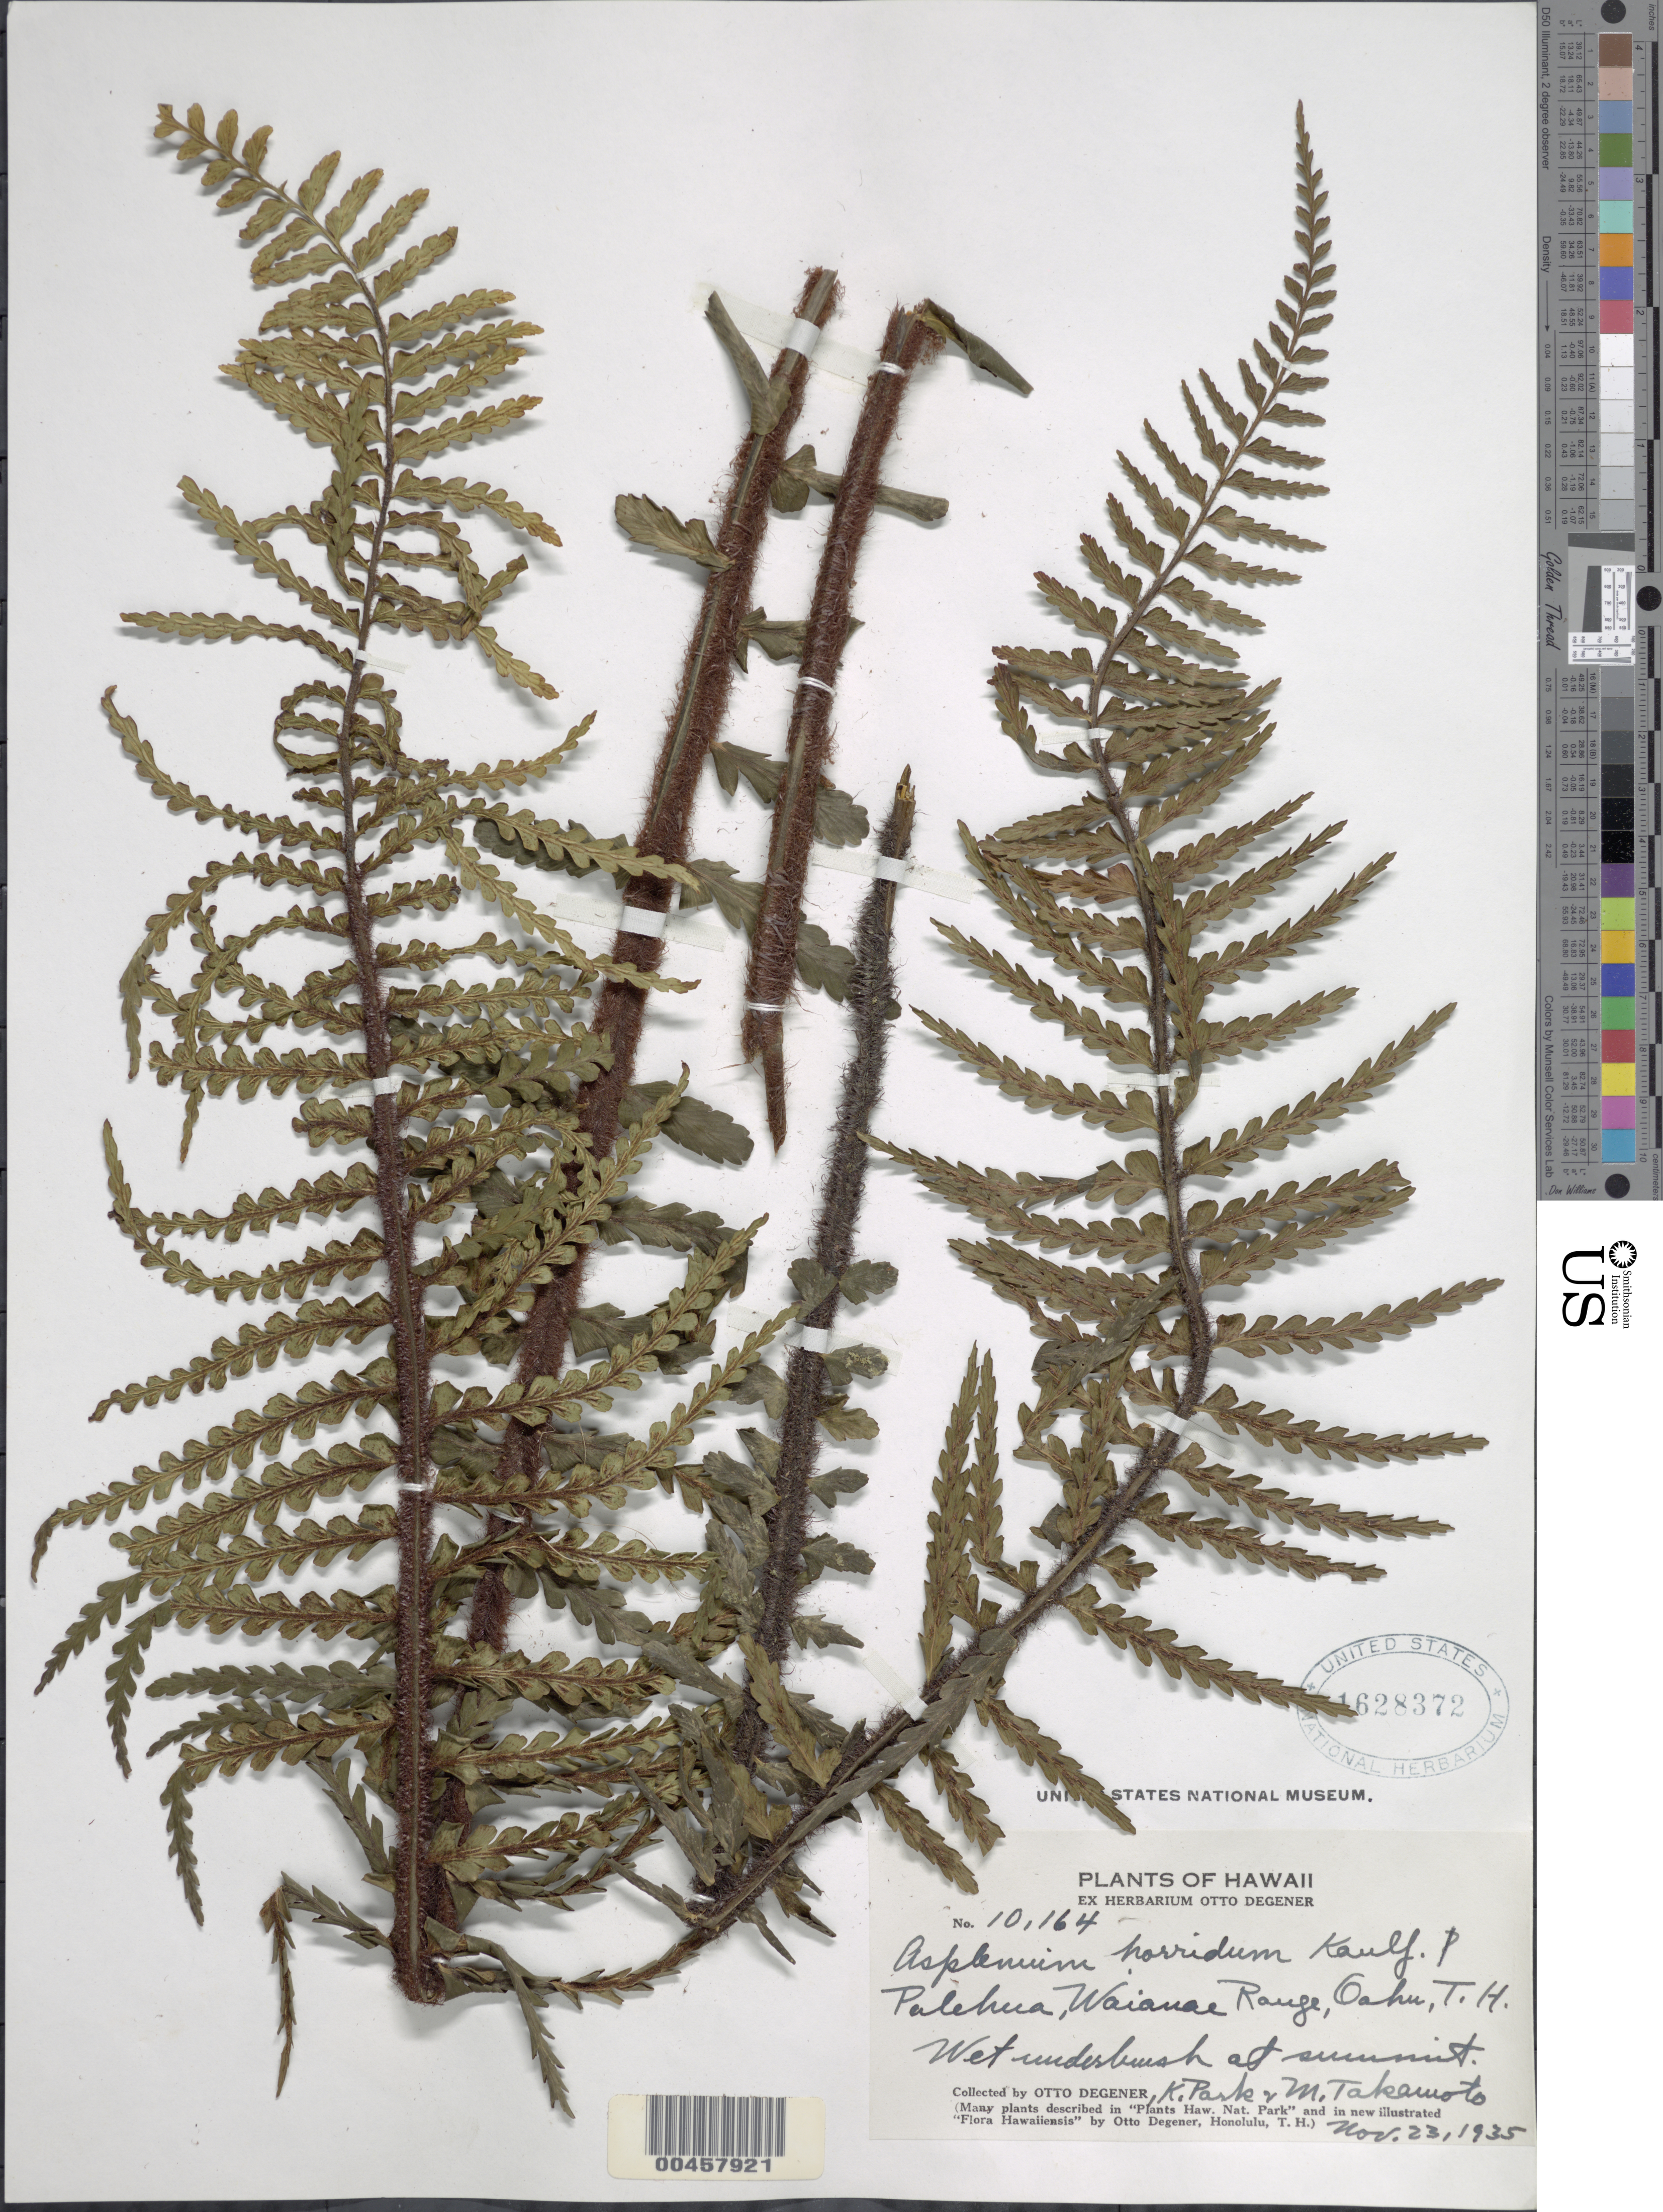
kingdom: Plantae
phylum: Tracheophyta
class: Polypodiopsida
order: Polypodiales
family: Aspleniaceae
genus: Asplenium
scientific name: Asplenium horridum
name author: Kaulf.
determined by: Salgado, A. E.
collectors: O. Degener, K. Park & M. Takamoto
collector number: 10164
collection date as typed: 23 Nov 1935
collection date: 1935-11-23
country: United States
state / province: Hawaii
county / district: Honolulu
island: Oahu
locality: Palehua, Waianae Range, Oahu, T.H.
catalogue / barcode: US 1628372